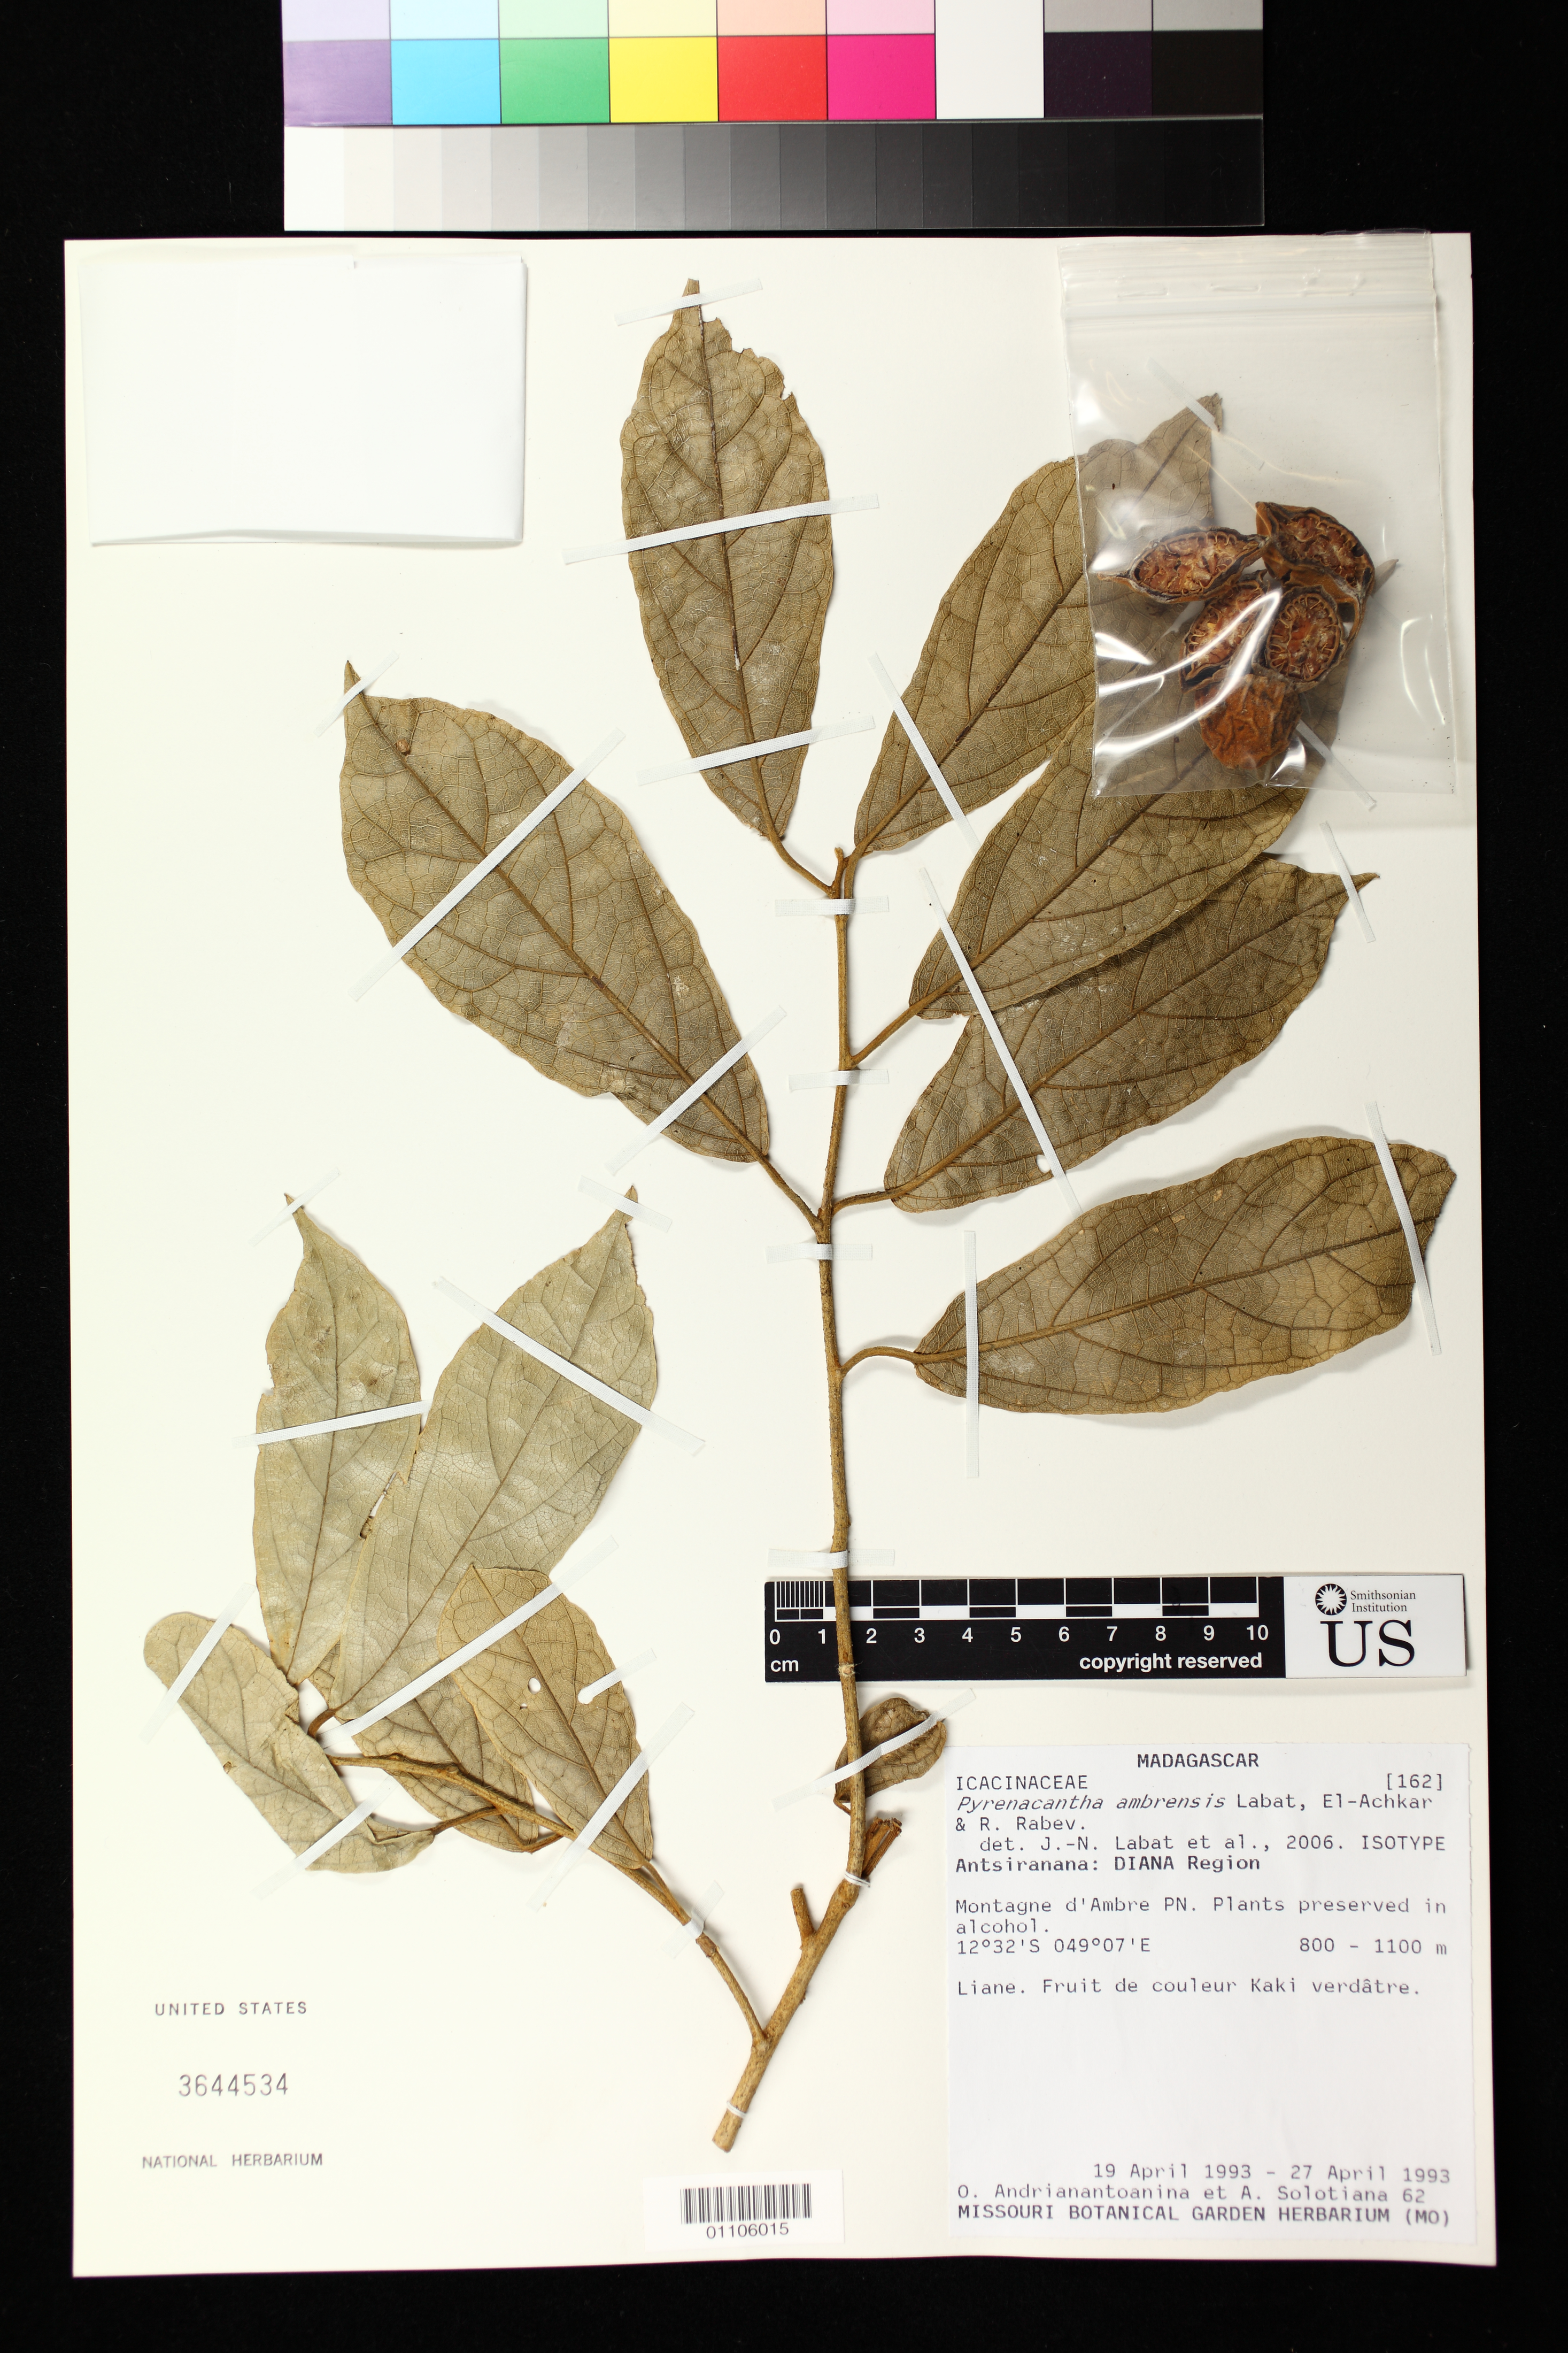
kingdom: Plantae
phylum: Tracheophyta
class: Magnoliopsida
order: Icacinales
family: Icacinaceae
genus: Pyrenacantha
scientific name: Pyrenacantha ambrensis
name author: Labat et al.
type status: Isotype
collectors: O. Andrianantoanina & A. Solotiana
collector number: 62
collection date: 1993-04-19/1993-04-27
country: Madagascar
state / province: Diana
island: Madagascar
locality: Antsiranana: DIANA region. Montagne d'Ambre PN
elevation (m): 800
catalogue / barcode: US 3644534